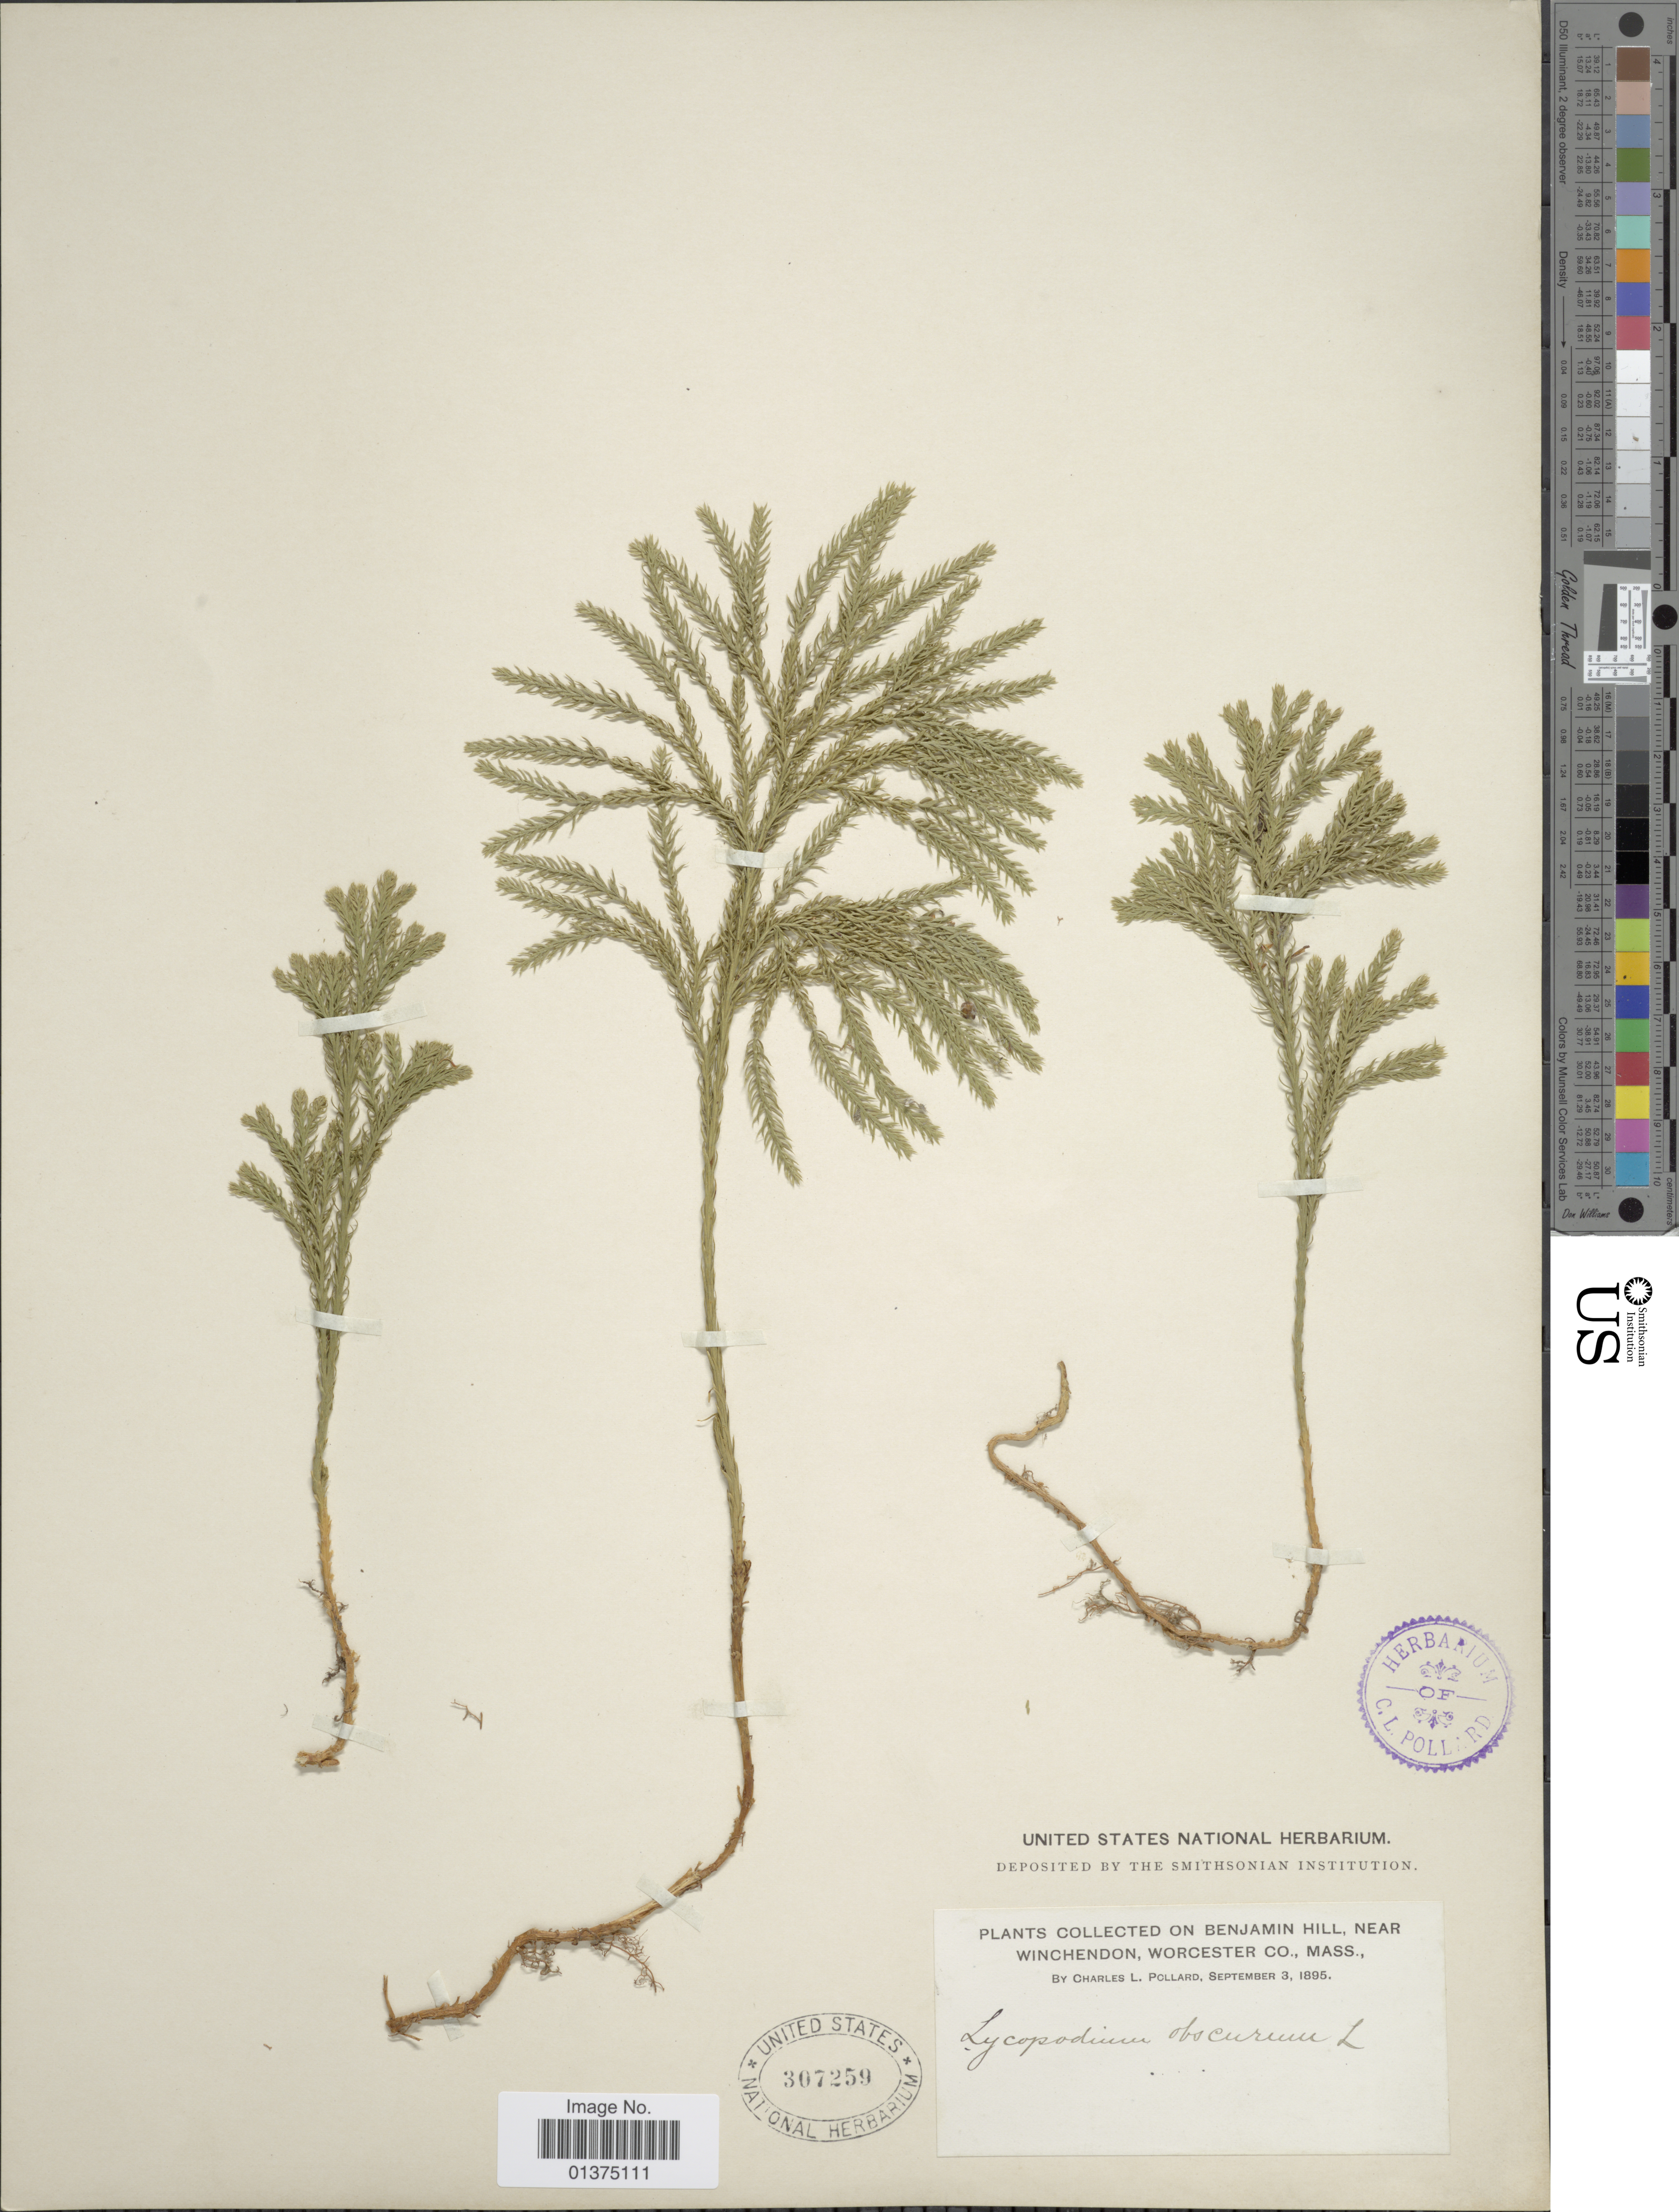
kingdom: Plantae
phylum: Tracheophyta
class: Lycopodiopsida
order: Lycopodiales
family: Lycopodiaceae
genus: Dendrolycopodium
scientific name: Dendrolycopodium dendroideum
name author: (Michx.) A. Haines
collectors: C. L. Pollard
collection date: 1895-09-03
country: United States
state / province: Massachusetts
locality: Benjamin Hill, near Winchendon, Worcester Co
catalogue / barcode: US 307259